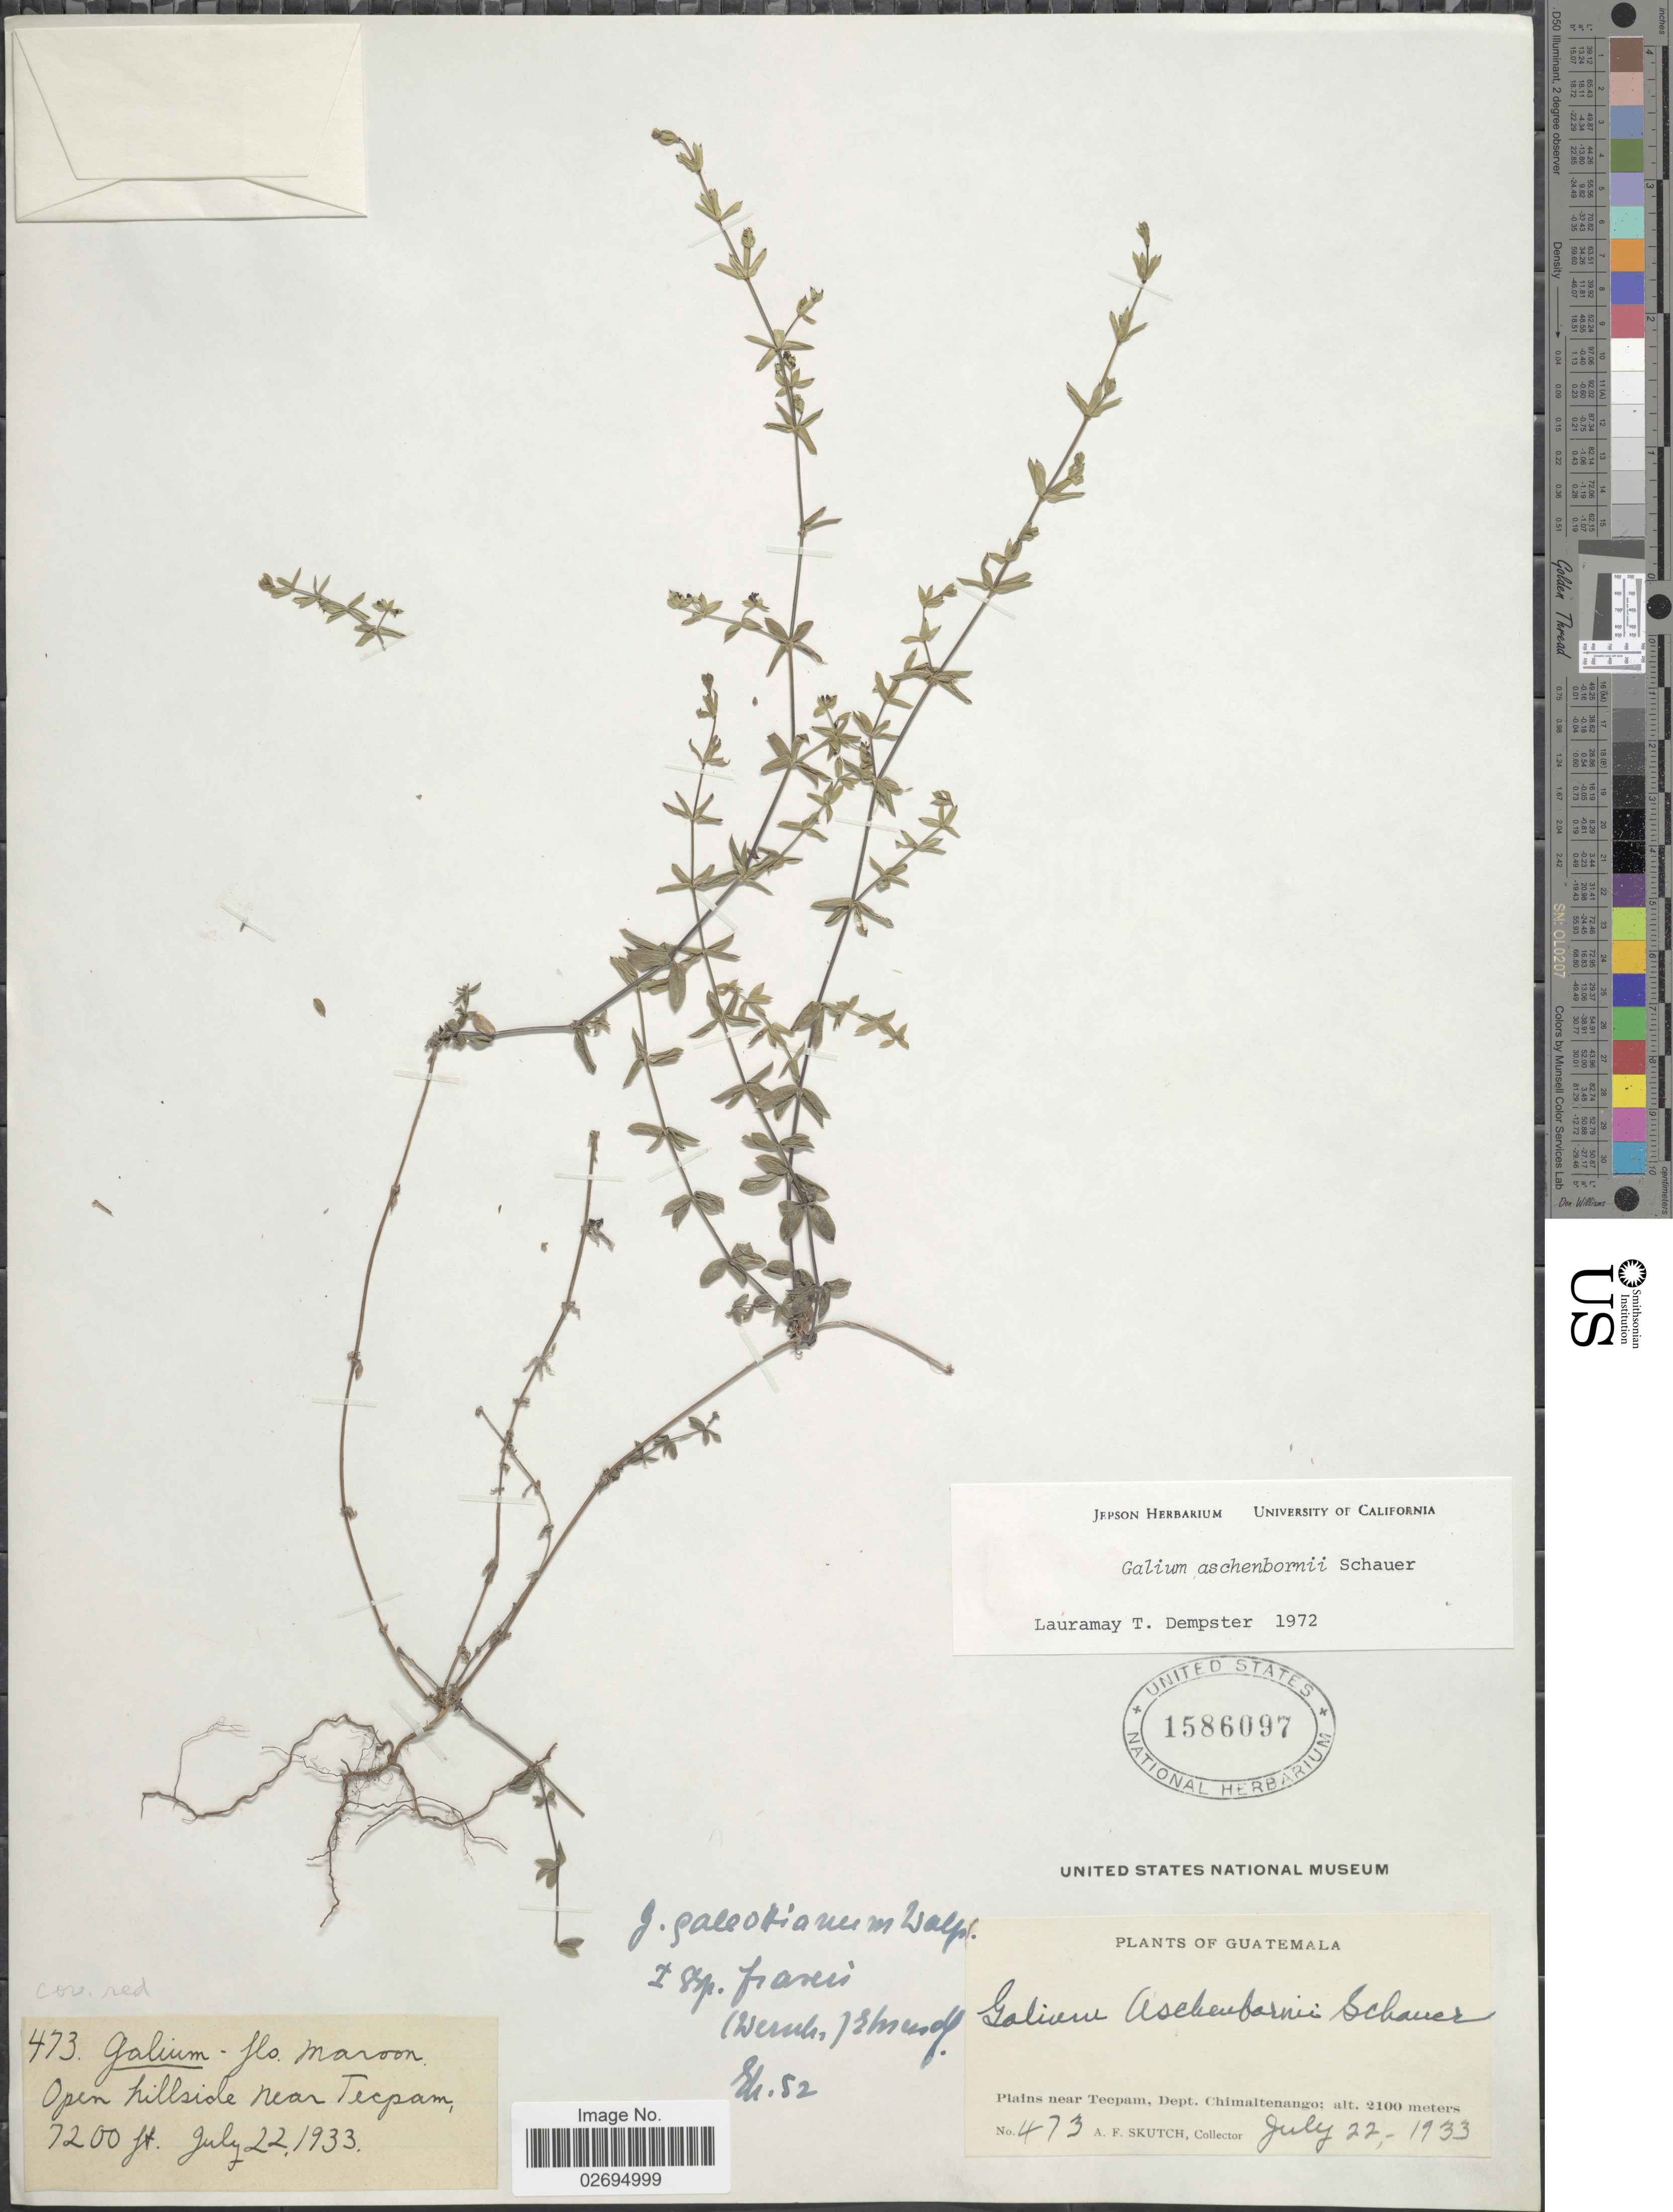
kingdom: Plantae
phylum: Tracheophyta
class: Magnoliopsida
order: Gentianales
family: Rubiaceae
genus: Galium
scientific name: Galium aschenbornii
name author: Schauer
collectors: A. F. Skutch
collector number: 473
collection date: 1933-07-22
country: Guatemala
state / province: Chimaltenango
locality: Open hillside near Tecpam, Plains near Tecpam, Dept. Chimaltenango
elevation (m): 2100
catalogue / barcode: US 1586097